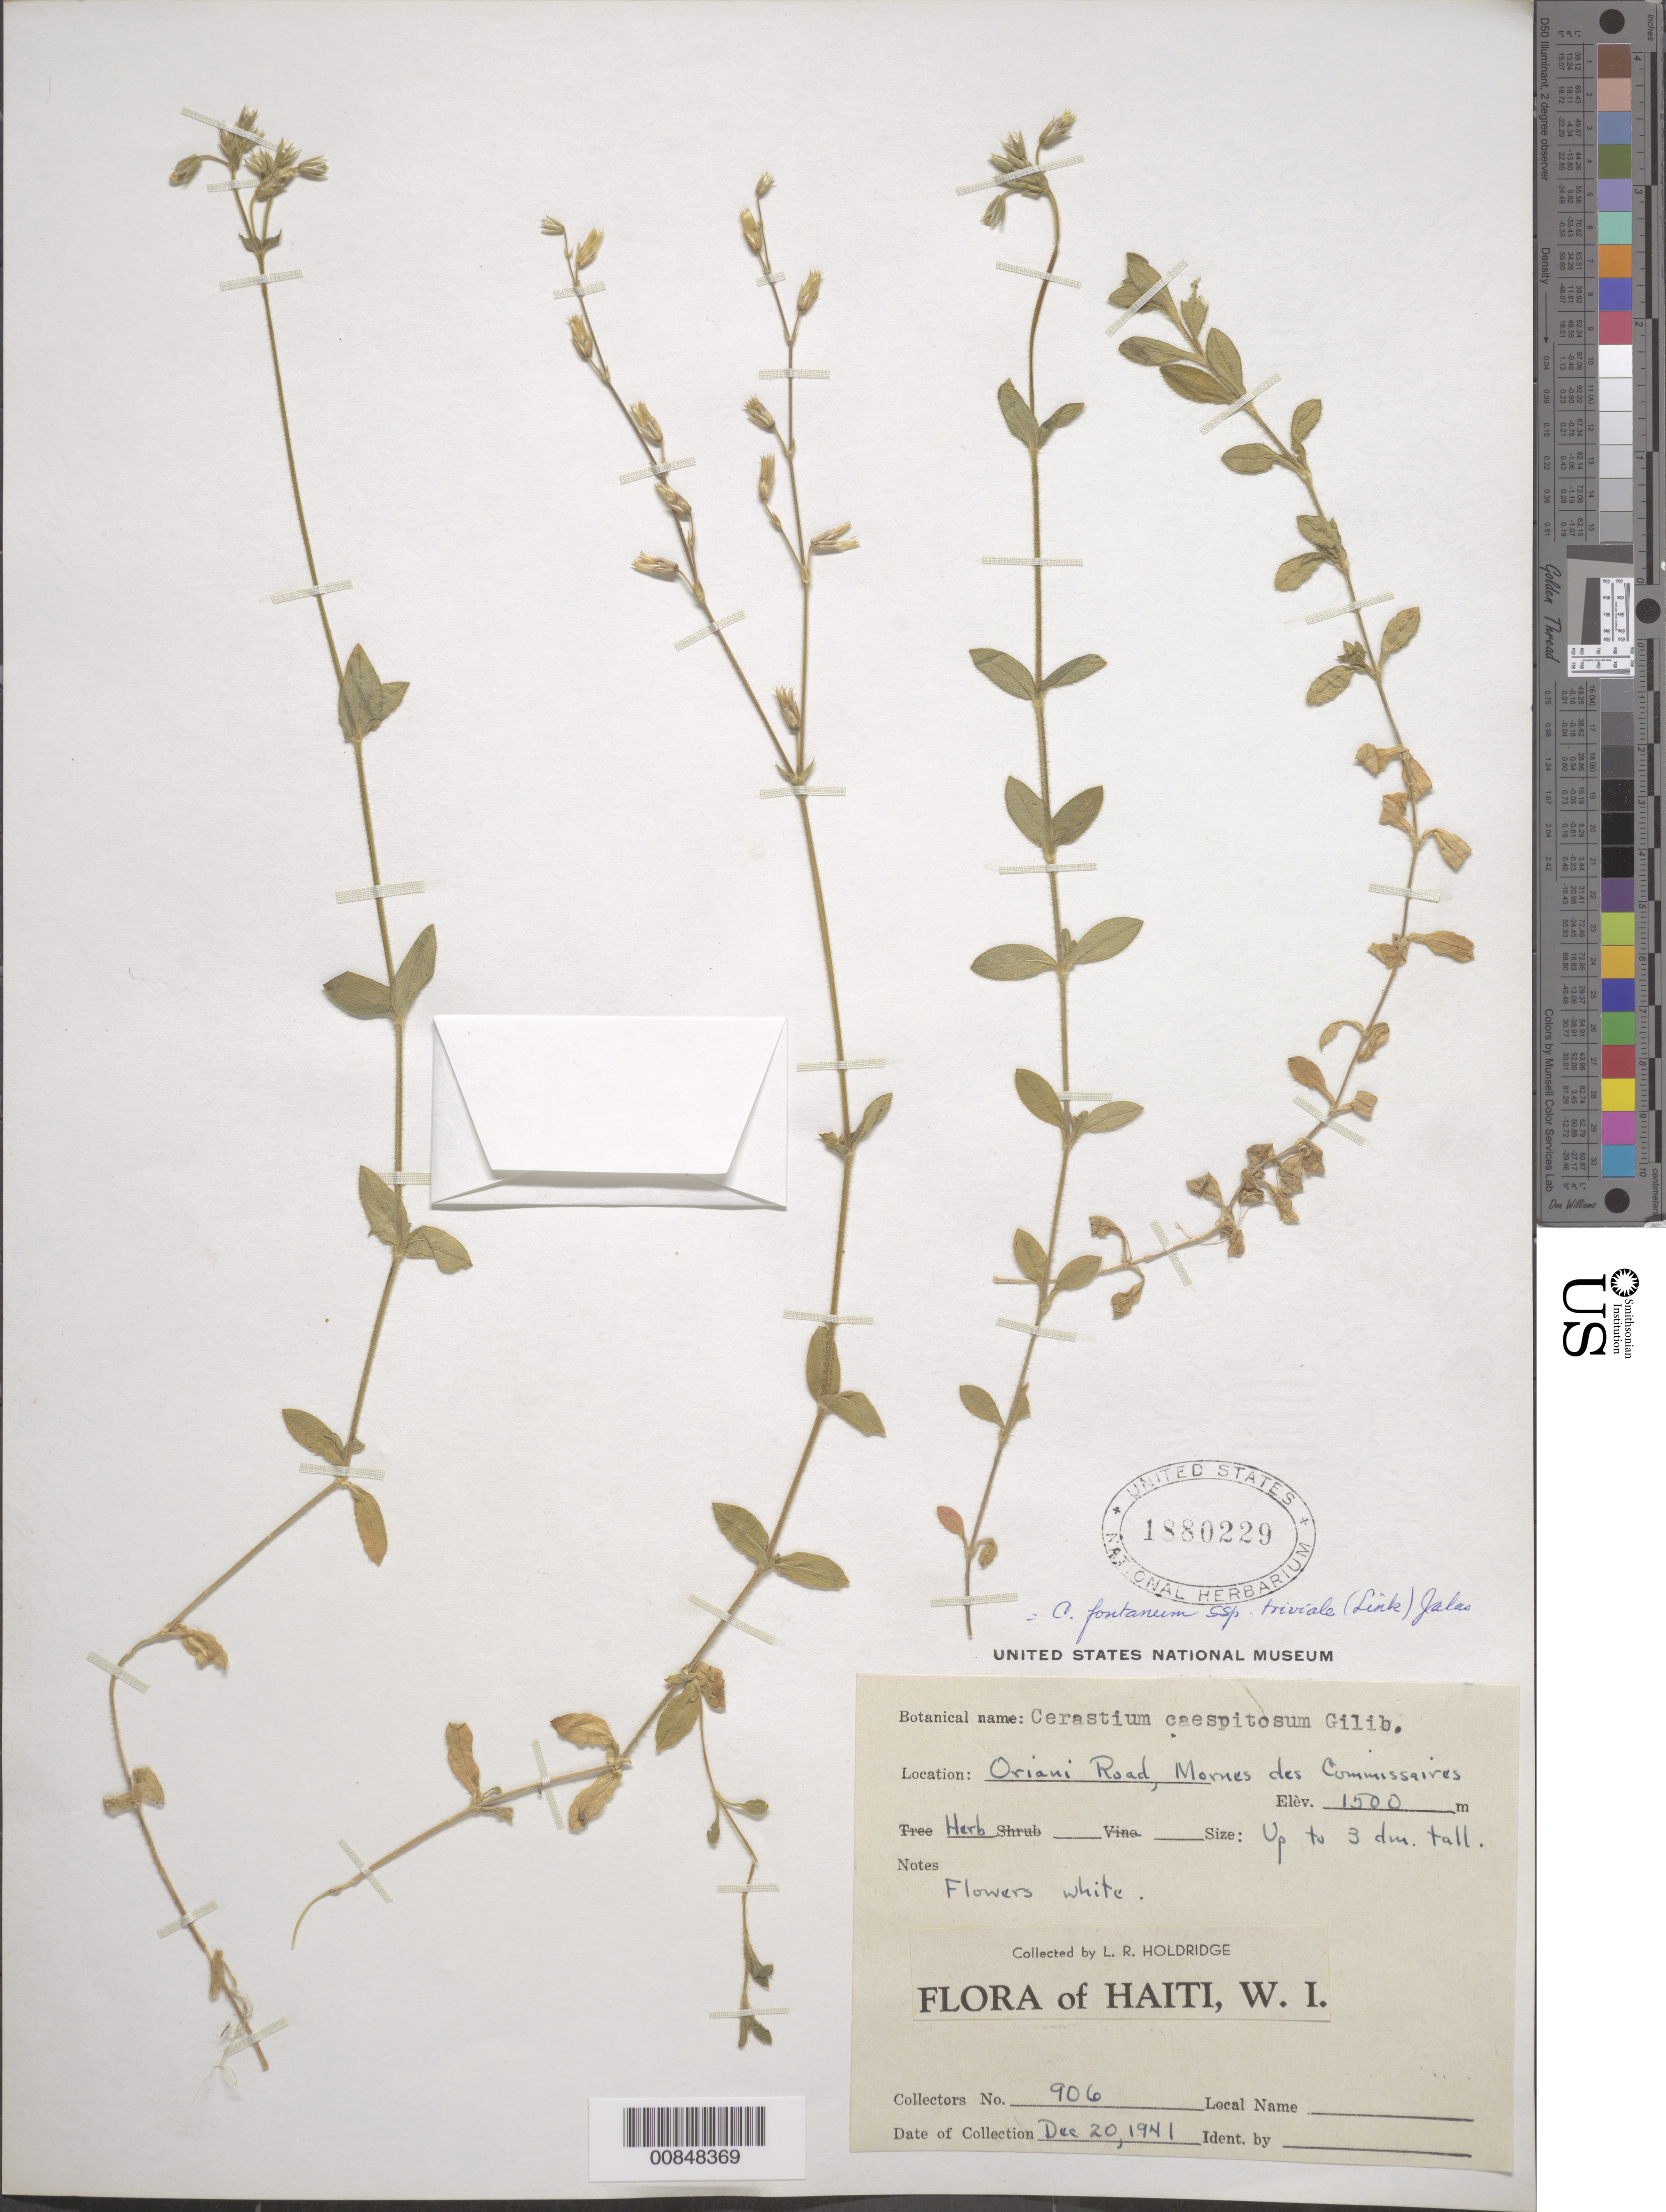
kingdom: Plantae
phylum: Tracheophyta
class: Magnoliopsida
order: Caryophyllales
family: Caryophyllaceae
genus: Cerastium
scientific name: Cerastium caespitosum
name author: Rchb. & Kit.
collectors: L. Holdridge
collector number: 906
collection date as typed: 20 Dec 1941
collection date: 1941-12-20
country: Haiti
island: Hispaniola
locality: Oriani Road, Mornes des Commissaires.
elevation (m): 1500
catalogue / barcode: US 1880229